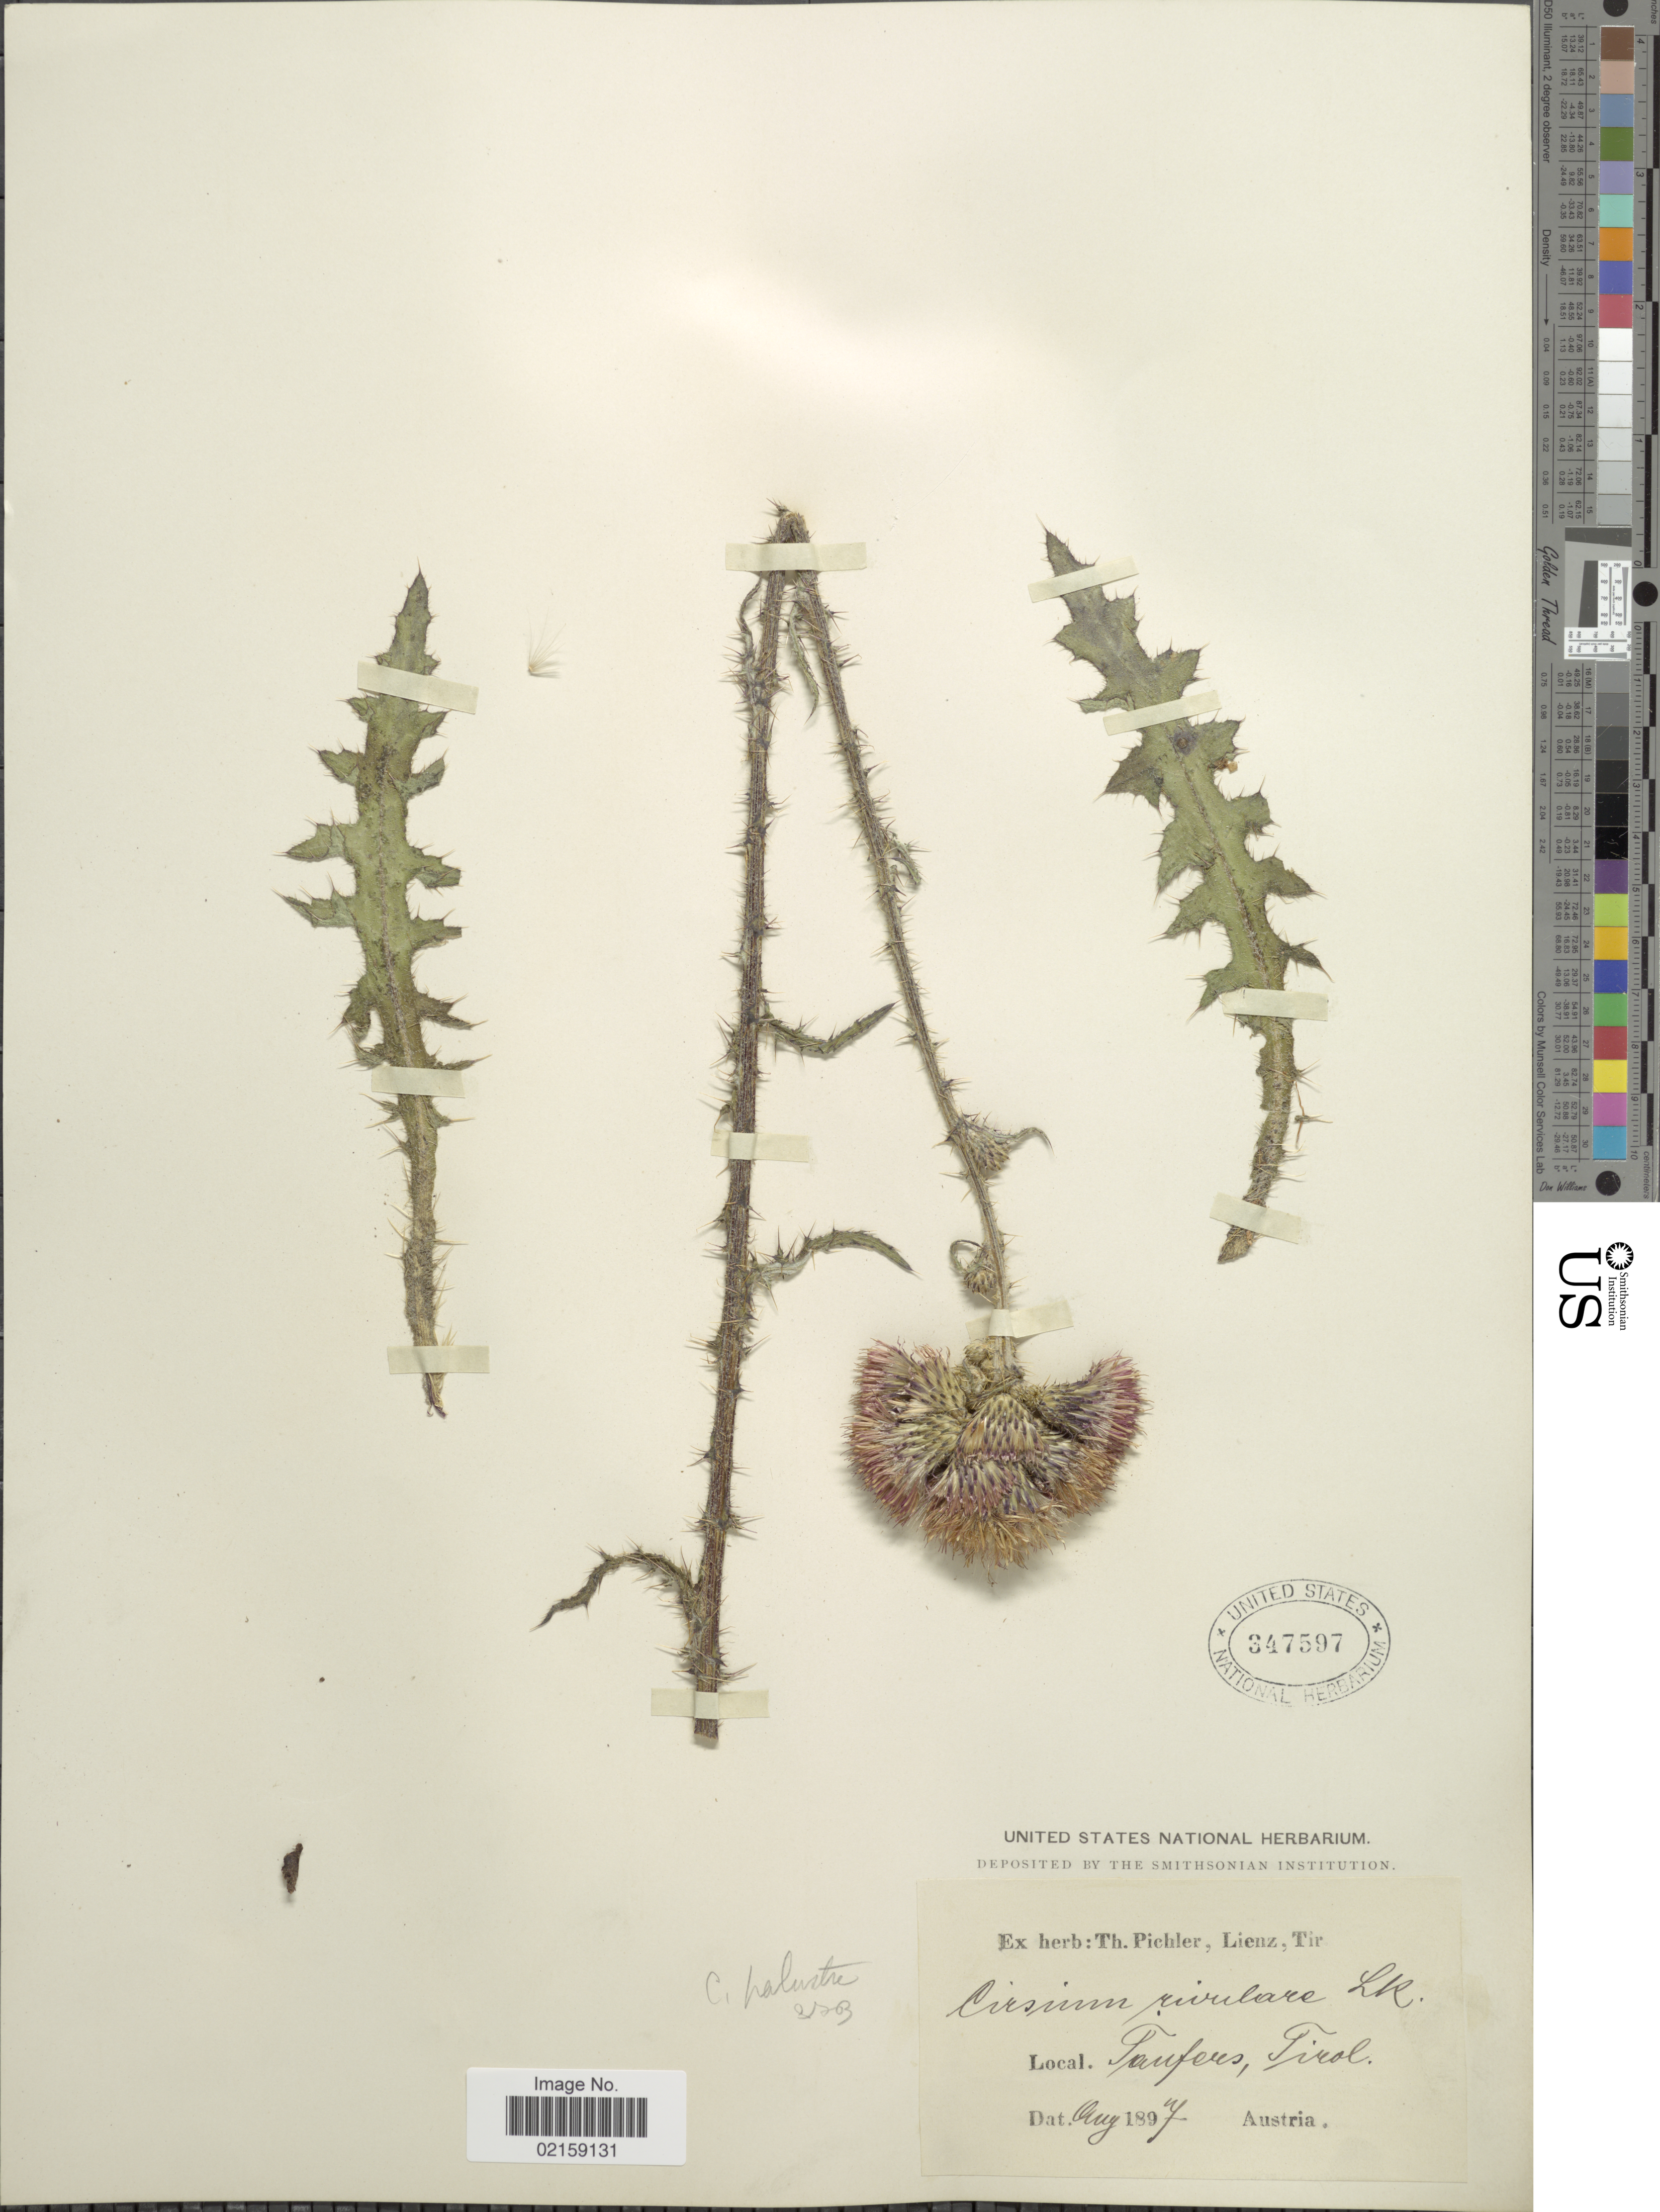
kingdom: Plantae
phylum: Tracheophyta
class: Magnoliopsida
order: Asterales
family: Asteraceae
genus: Cirsium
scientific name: Cirsium palustre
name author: (L.) Coss. ex Scop.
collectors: ex herb. T. Pichler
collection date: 1897-08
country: Austria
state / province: Tirol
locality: Taufers. [interpreted]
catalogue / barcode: US 347597